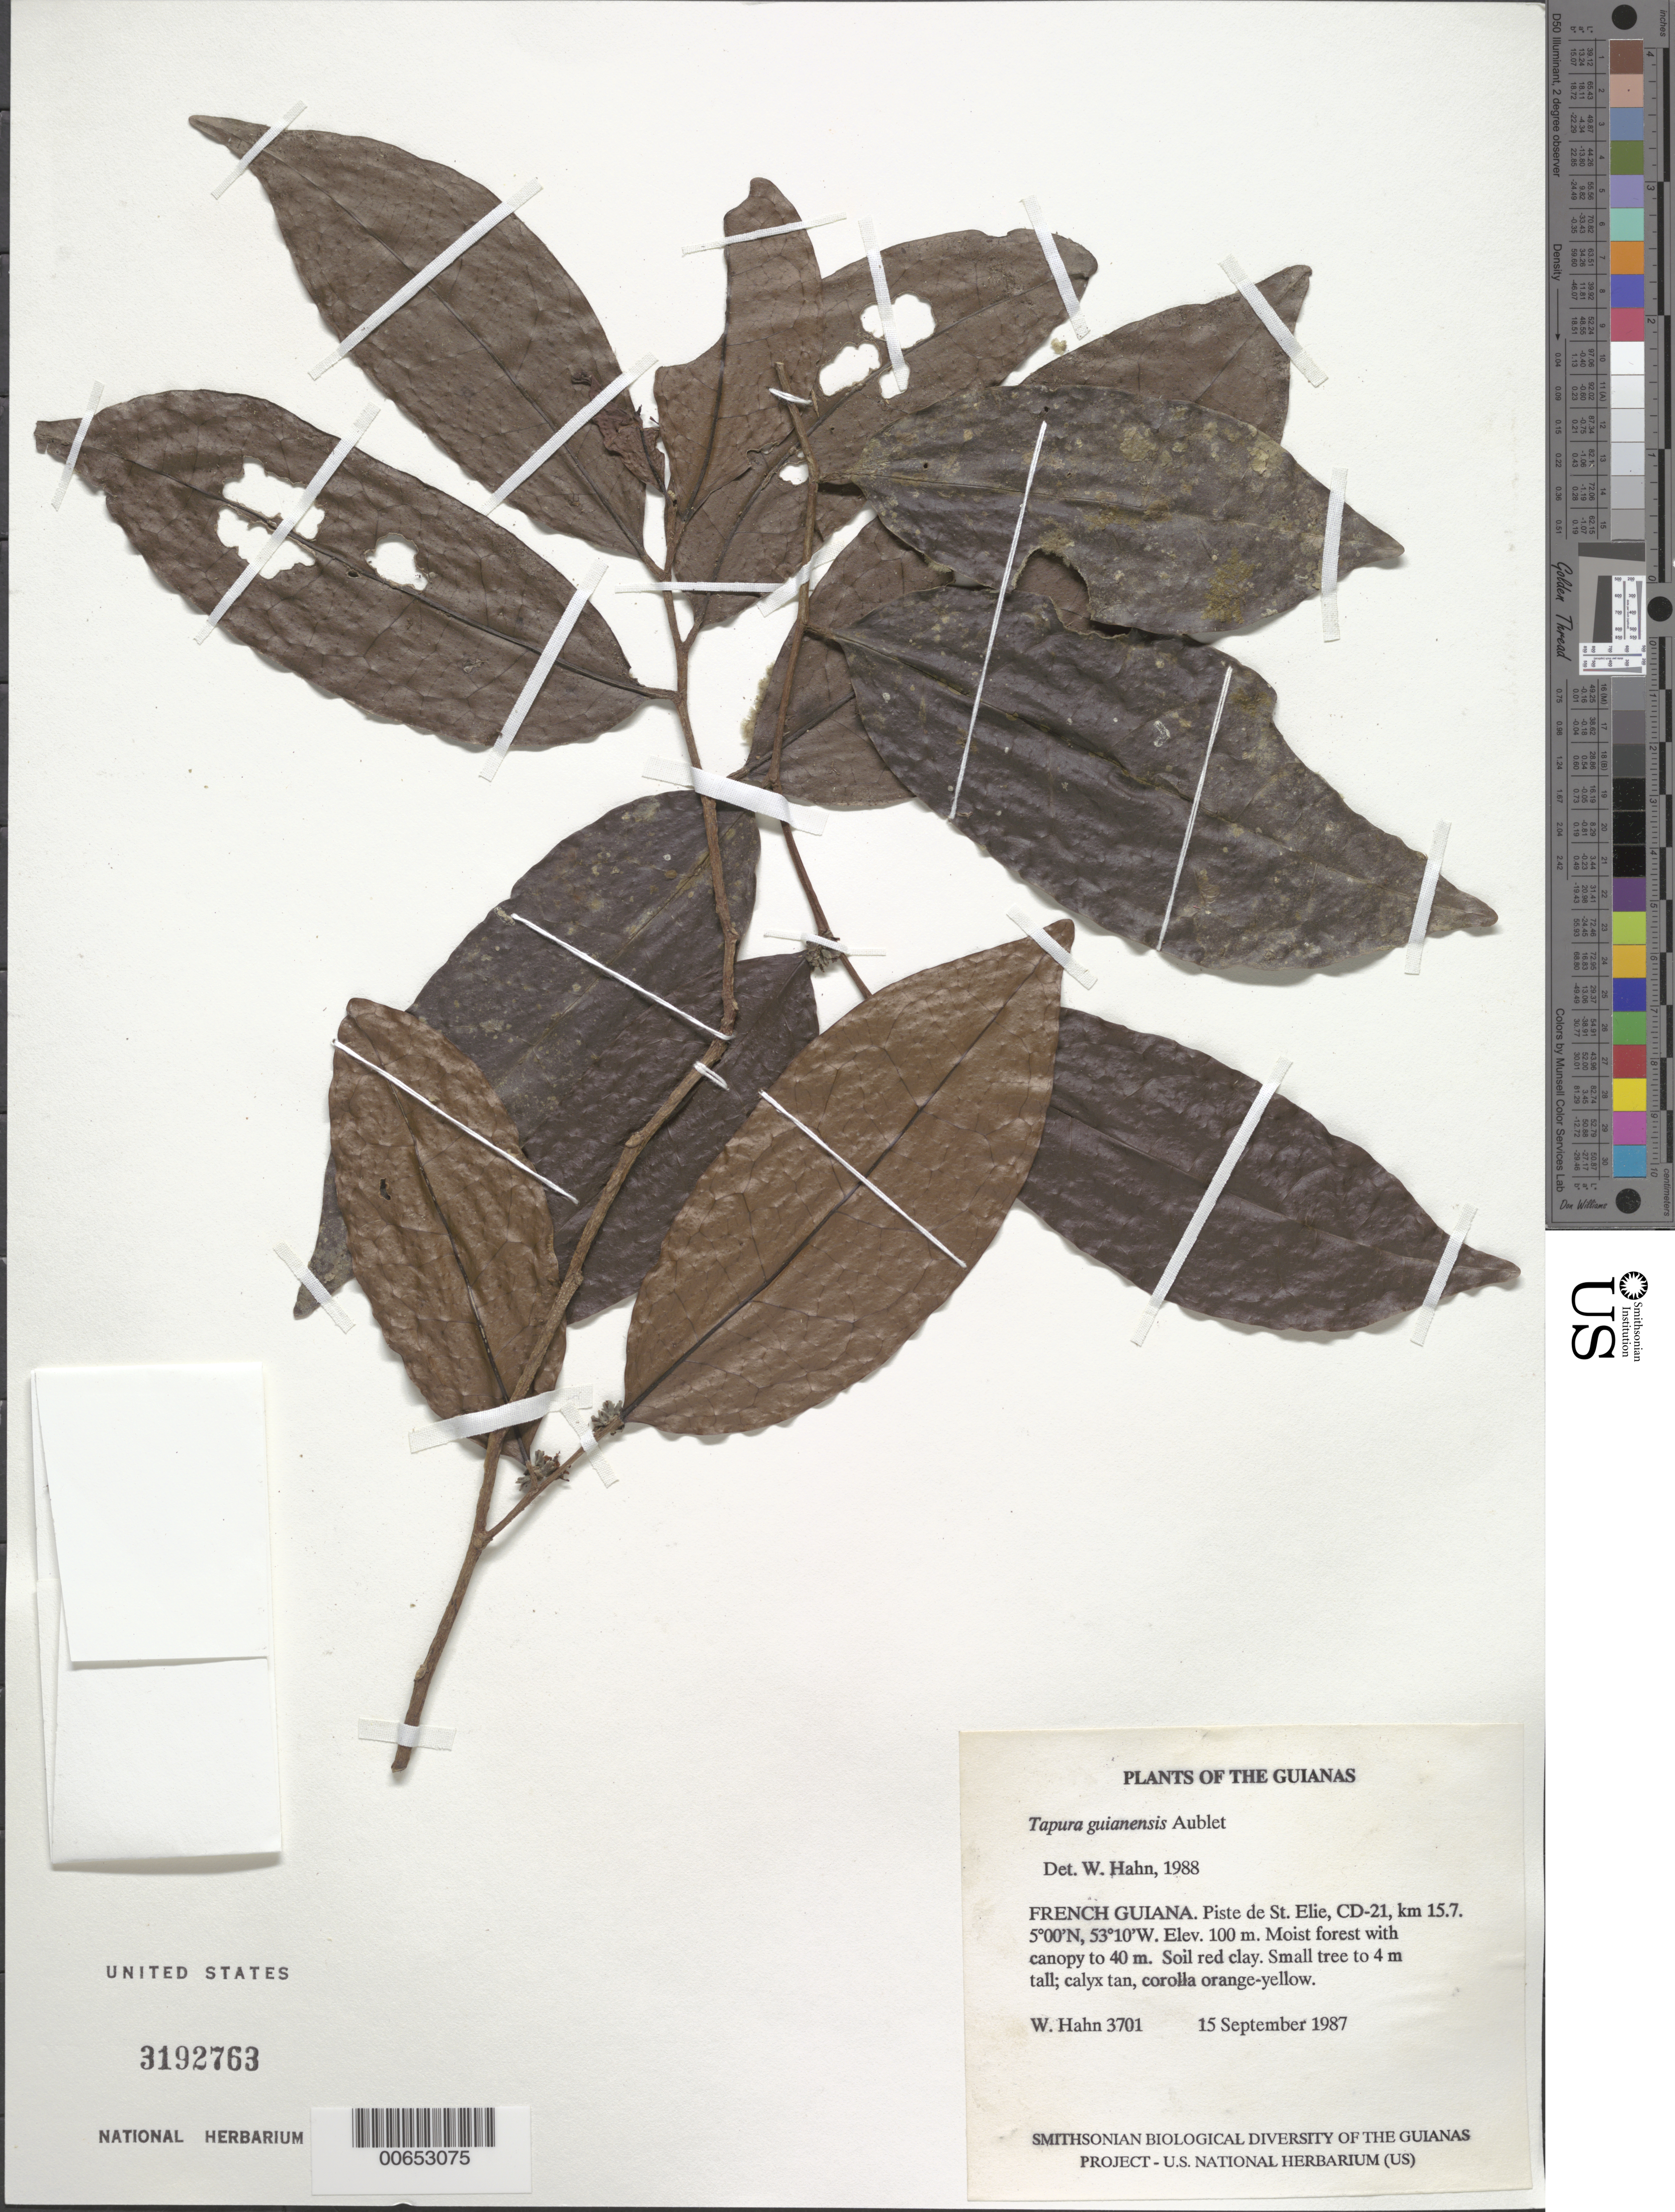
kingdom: Plantae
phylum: Tracheophyta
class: Magnoliopsida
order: Malpighiales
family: Dichapetalaceae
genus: Tapura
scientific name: Tapura guianensis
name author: Aubl.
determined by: Hahn, William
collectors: W. Hahn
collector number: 3701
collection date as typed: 15 September 1987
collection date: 1987-09-15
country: French Guiana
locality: Piste de St. Elie, CD-21, km 15.7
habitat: Moist forest with canopy to 40 m. Soil red clay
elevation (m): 100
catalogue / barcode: US 3192763